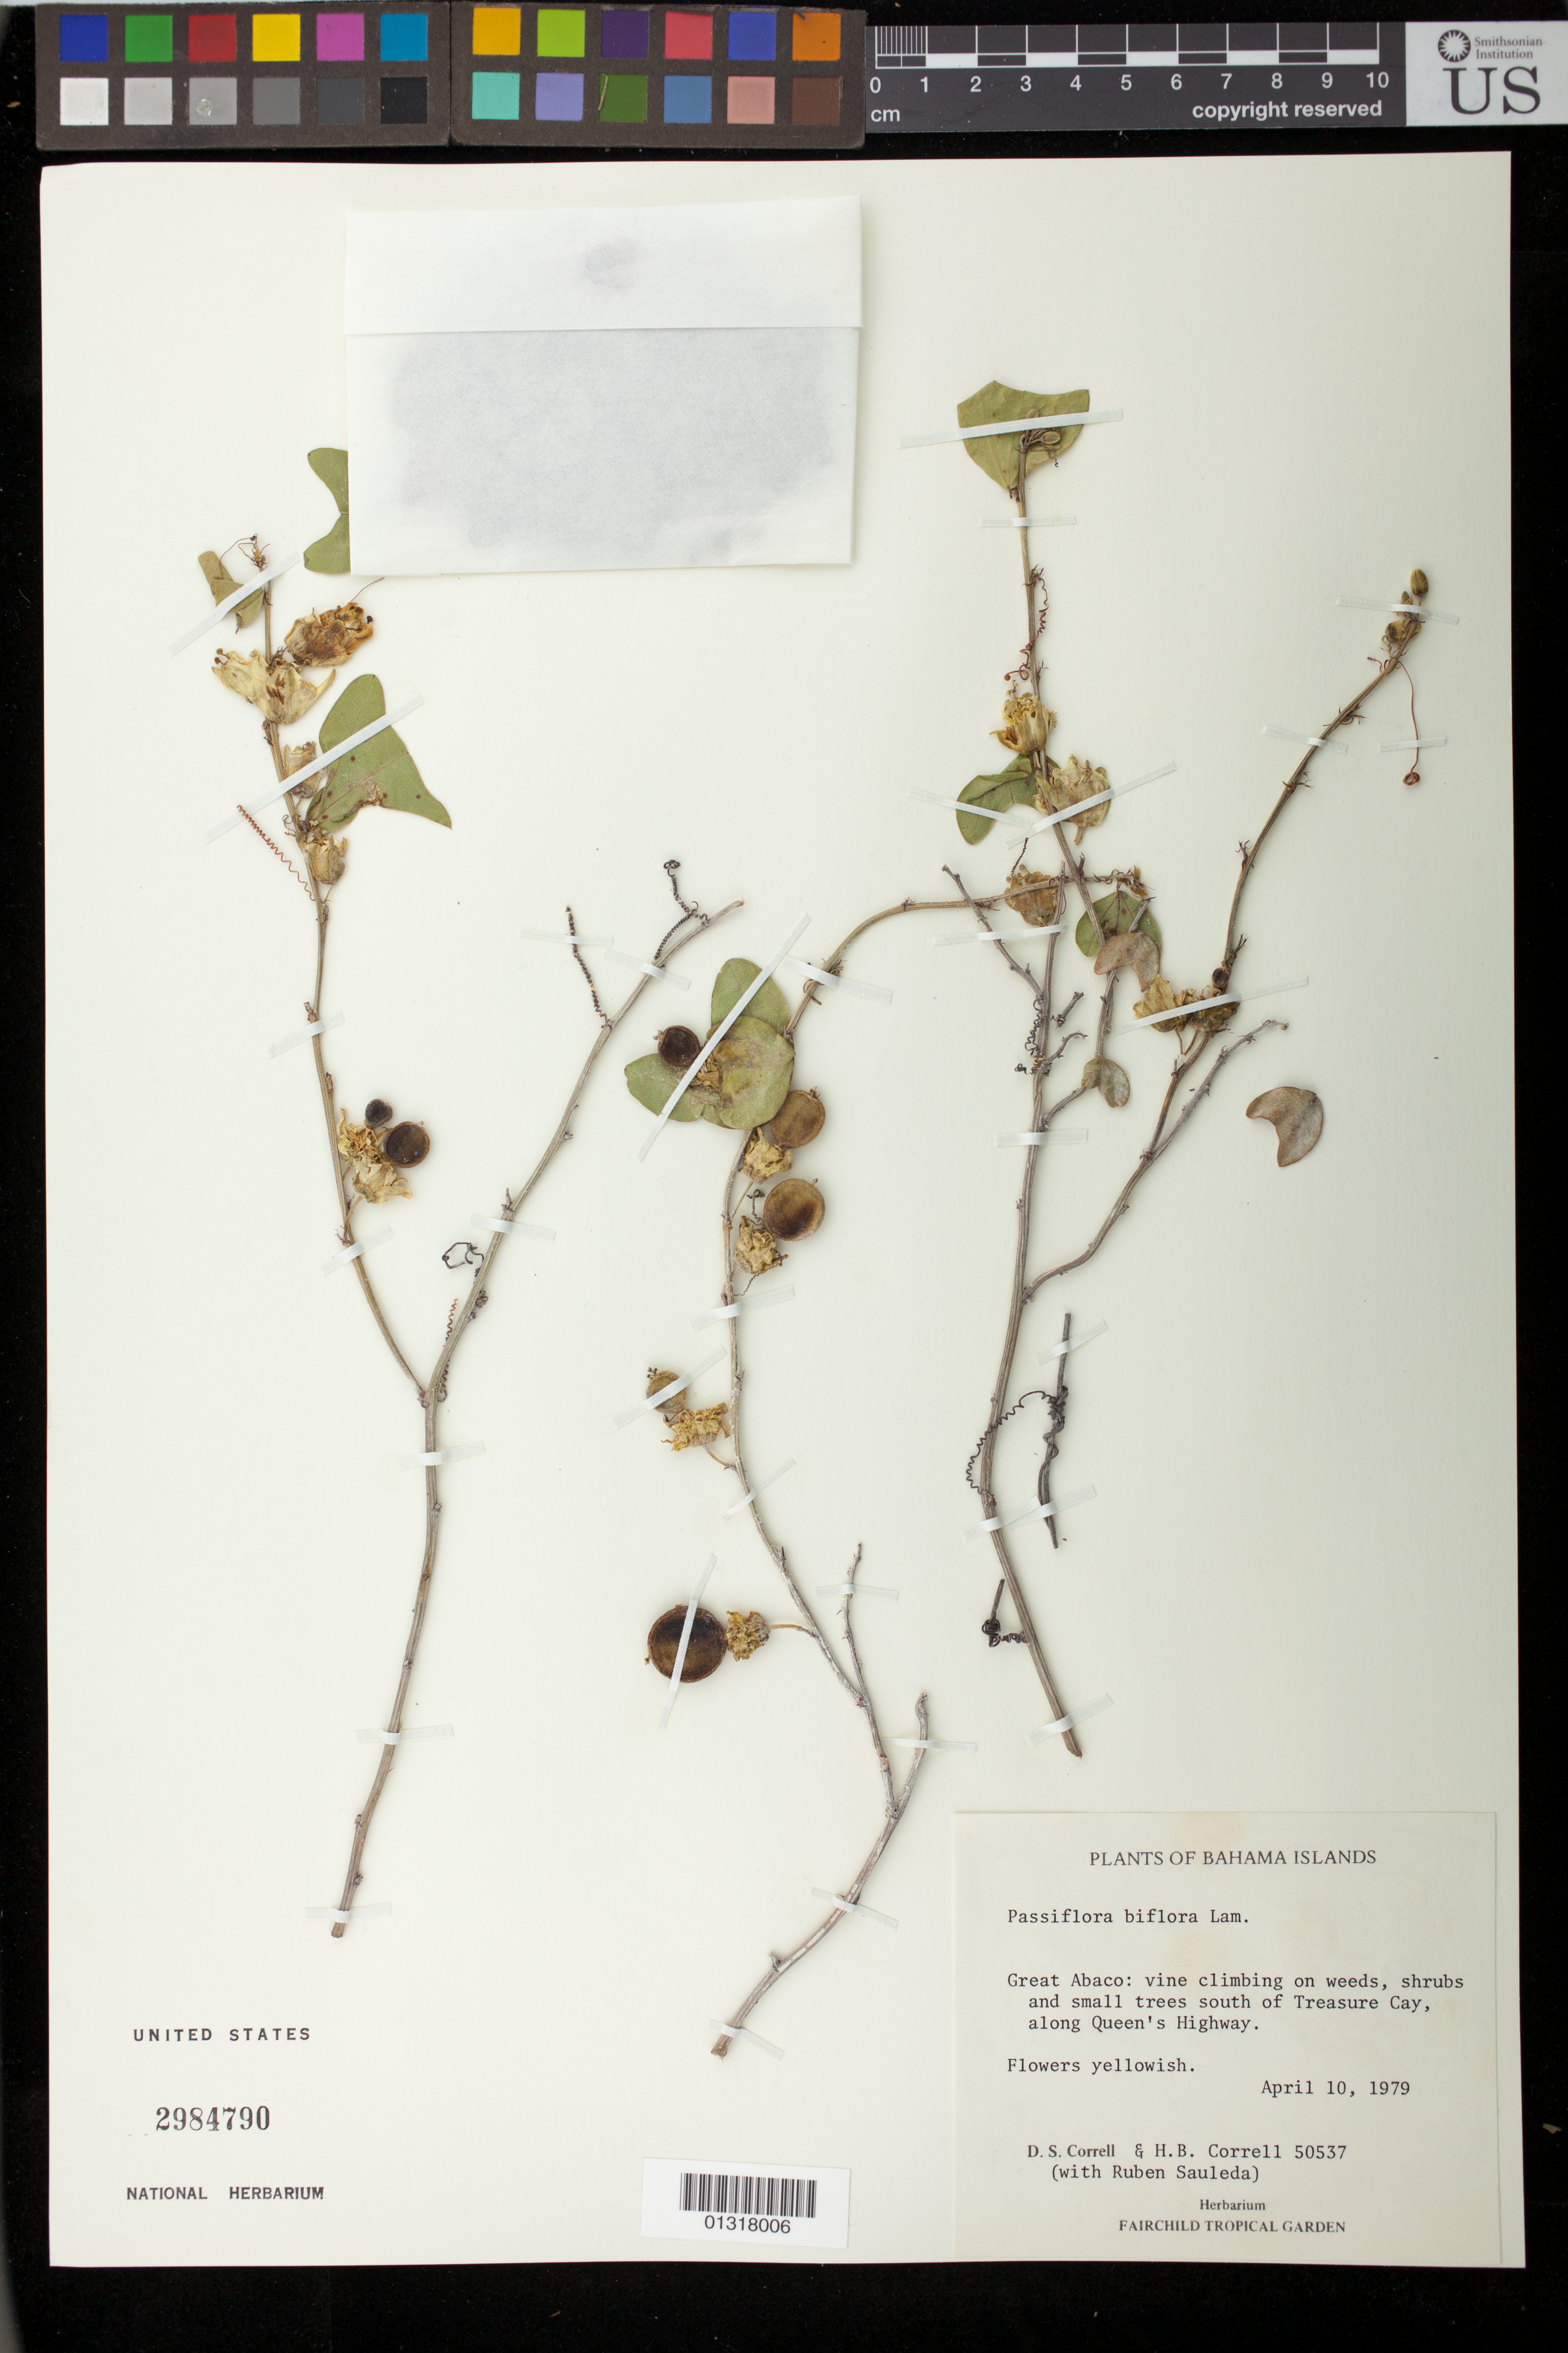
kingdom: Plantae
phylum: Tracheophyta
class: Magnoliopsida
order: Malpighiales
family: Passifloraceae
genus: Passiflora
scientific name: Passiflora biflora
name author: Lam.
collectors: D. S. Correll, H. Correll & R. Sauleda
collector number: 50537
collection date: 1979-04-10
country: Bahamas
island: Great Abaco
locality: Queen's Highway, S of Treasure Cay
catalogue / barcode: US 2984790